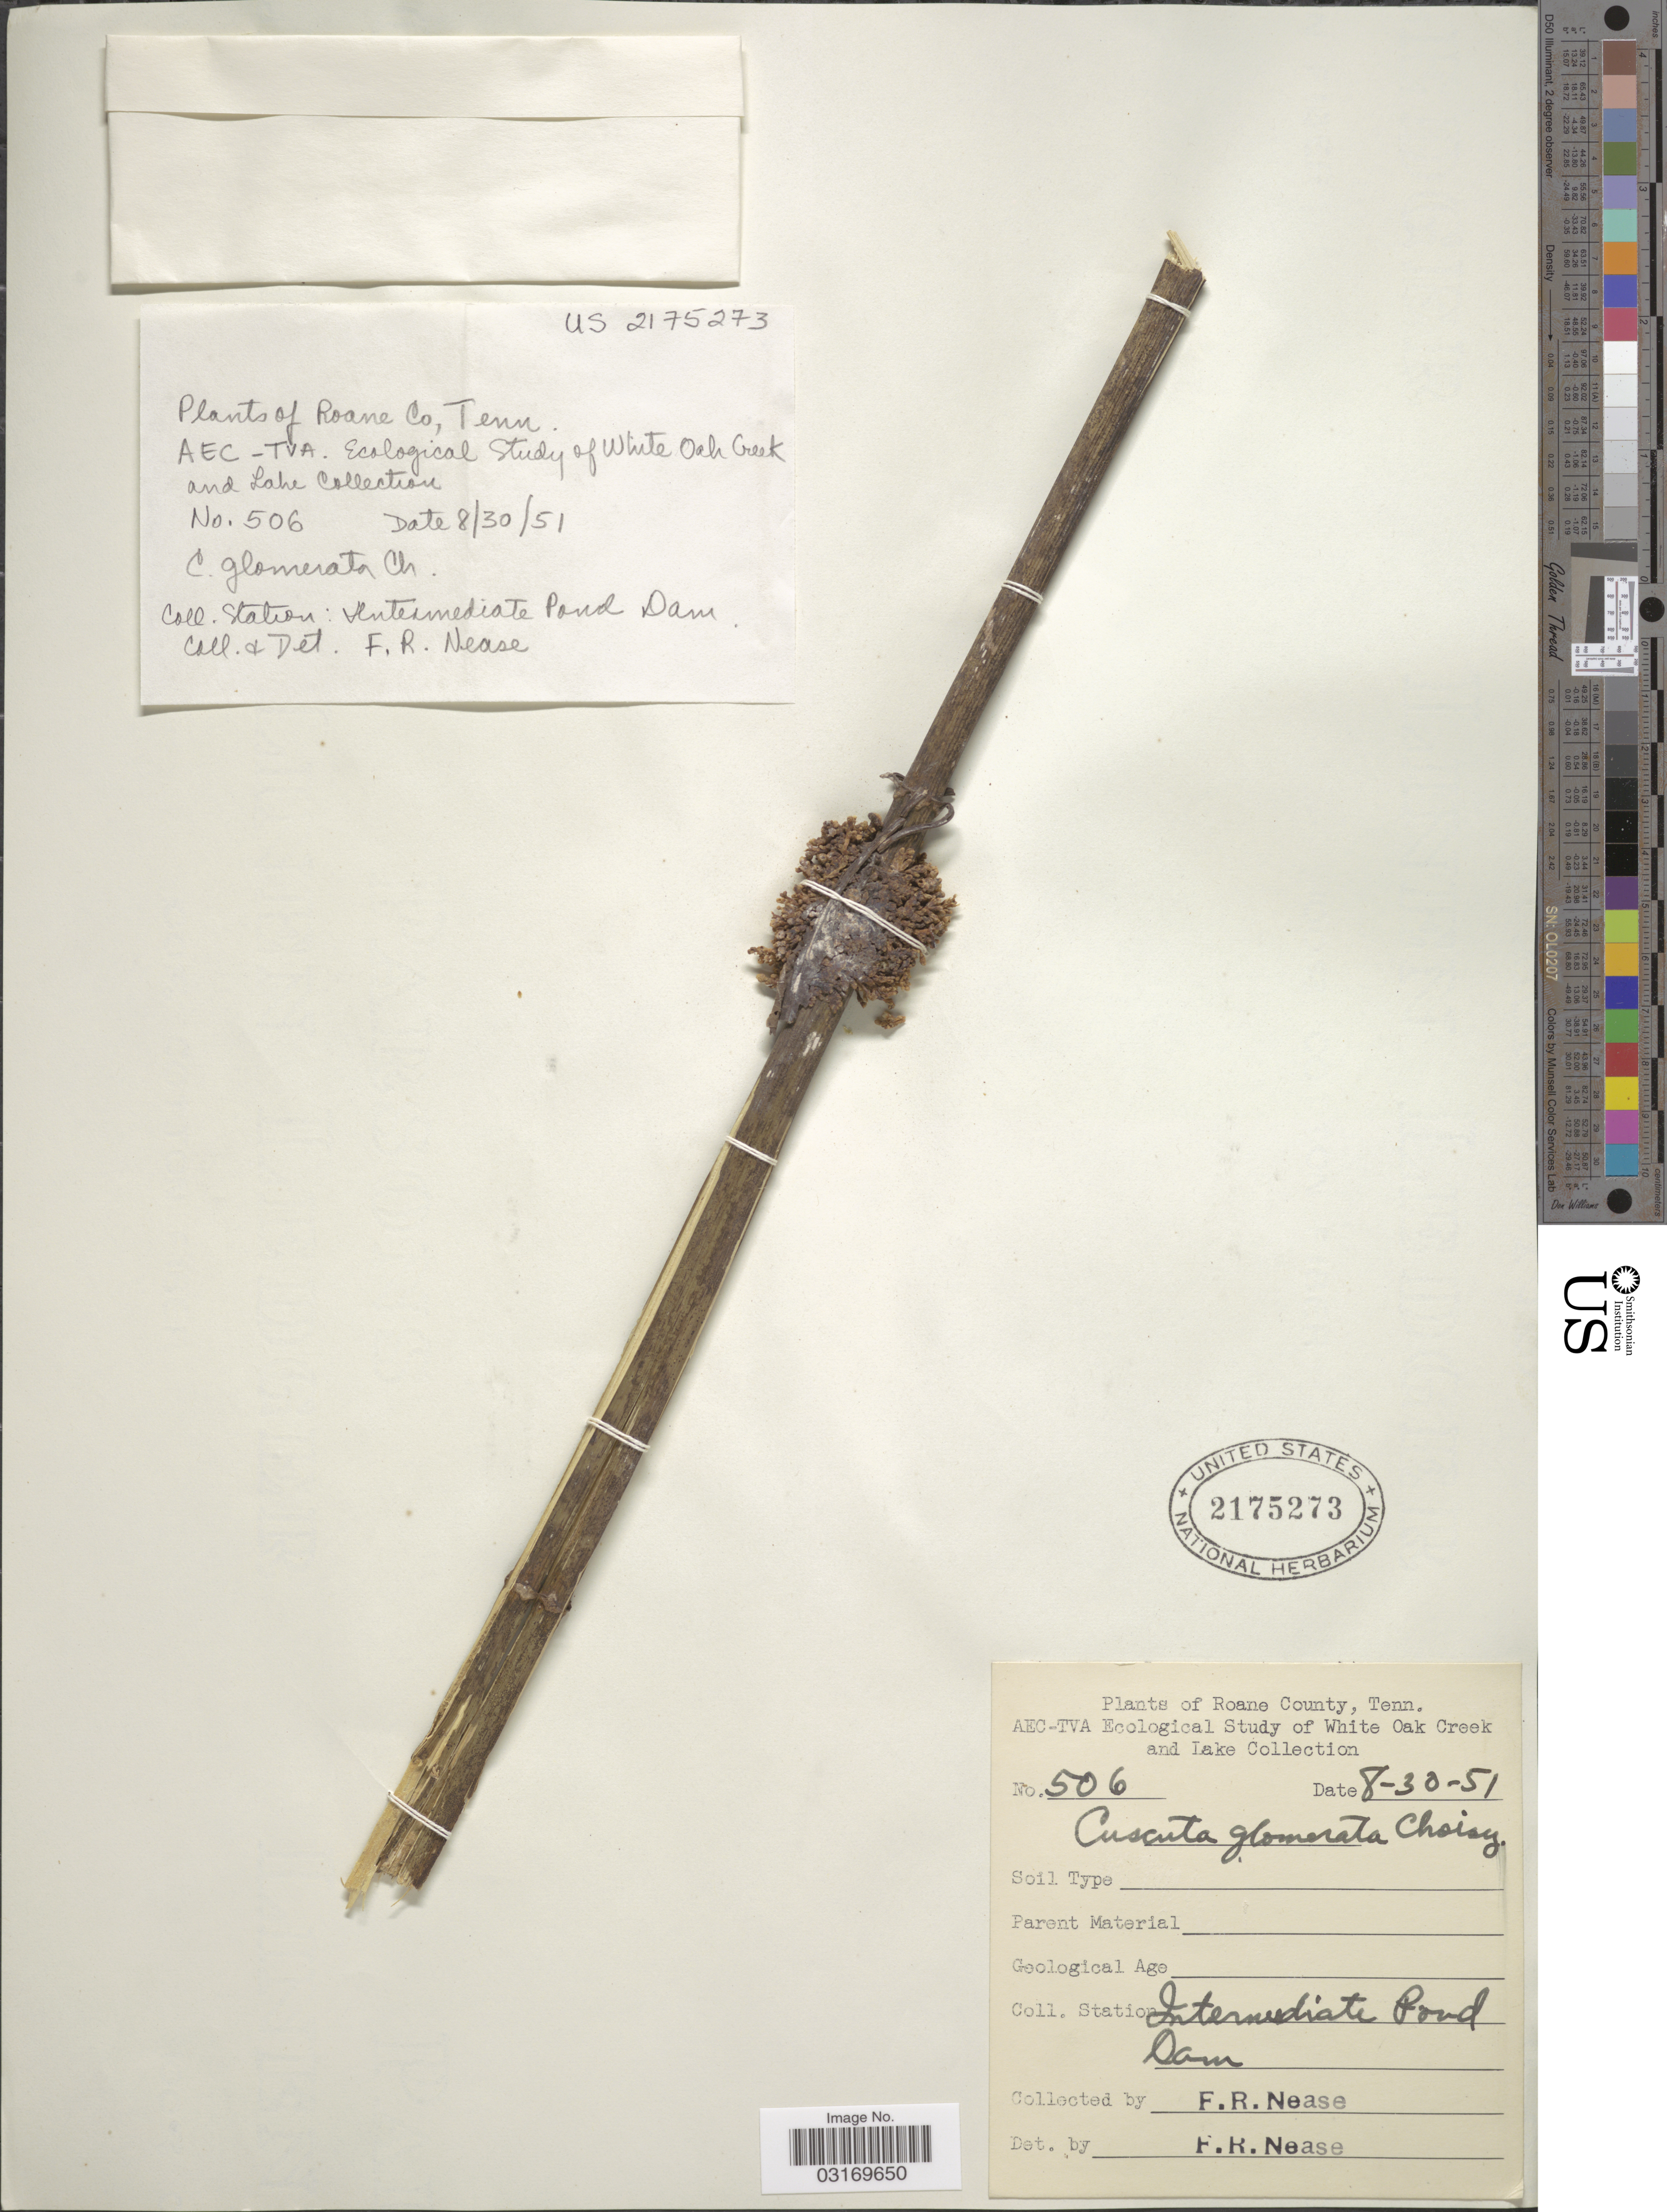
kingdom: Plantae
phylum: Tracheophyta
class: Magnoliopsida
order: Solanales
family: Convolvulaceae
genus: Cuscuta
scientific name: Cuscuta glomerata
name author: Chris.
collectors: F. Nease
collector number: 506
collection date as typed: Transcribed d/m/y: 30/8/51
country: United States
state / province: Tennessee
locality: Roane County. White Oak Creek and Lake. Intermediate Pond Dam.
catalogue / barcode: US 2175273